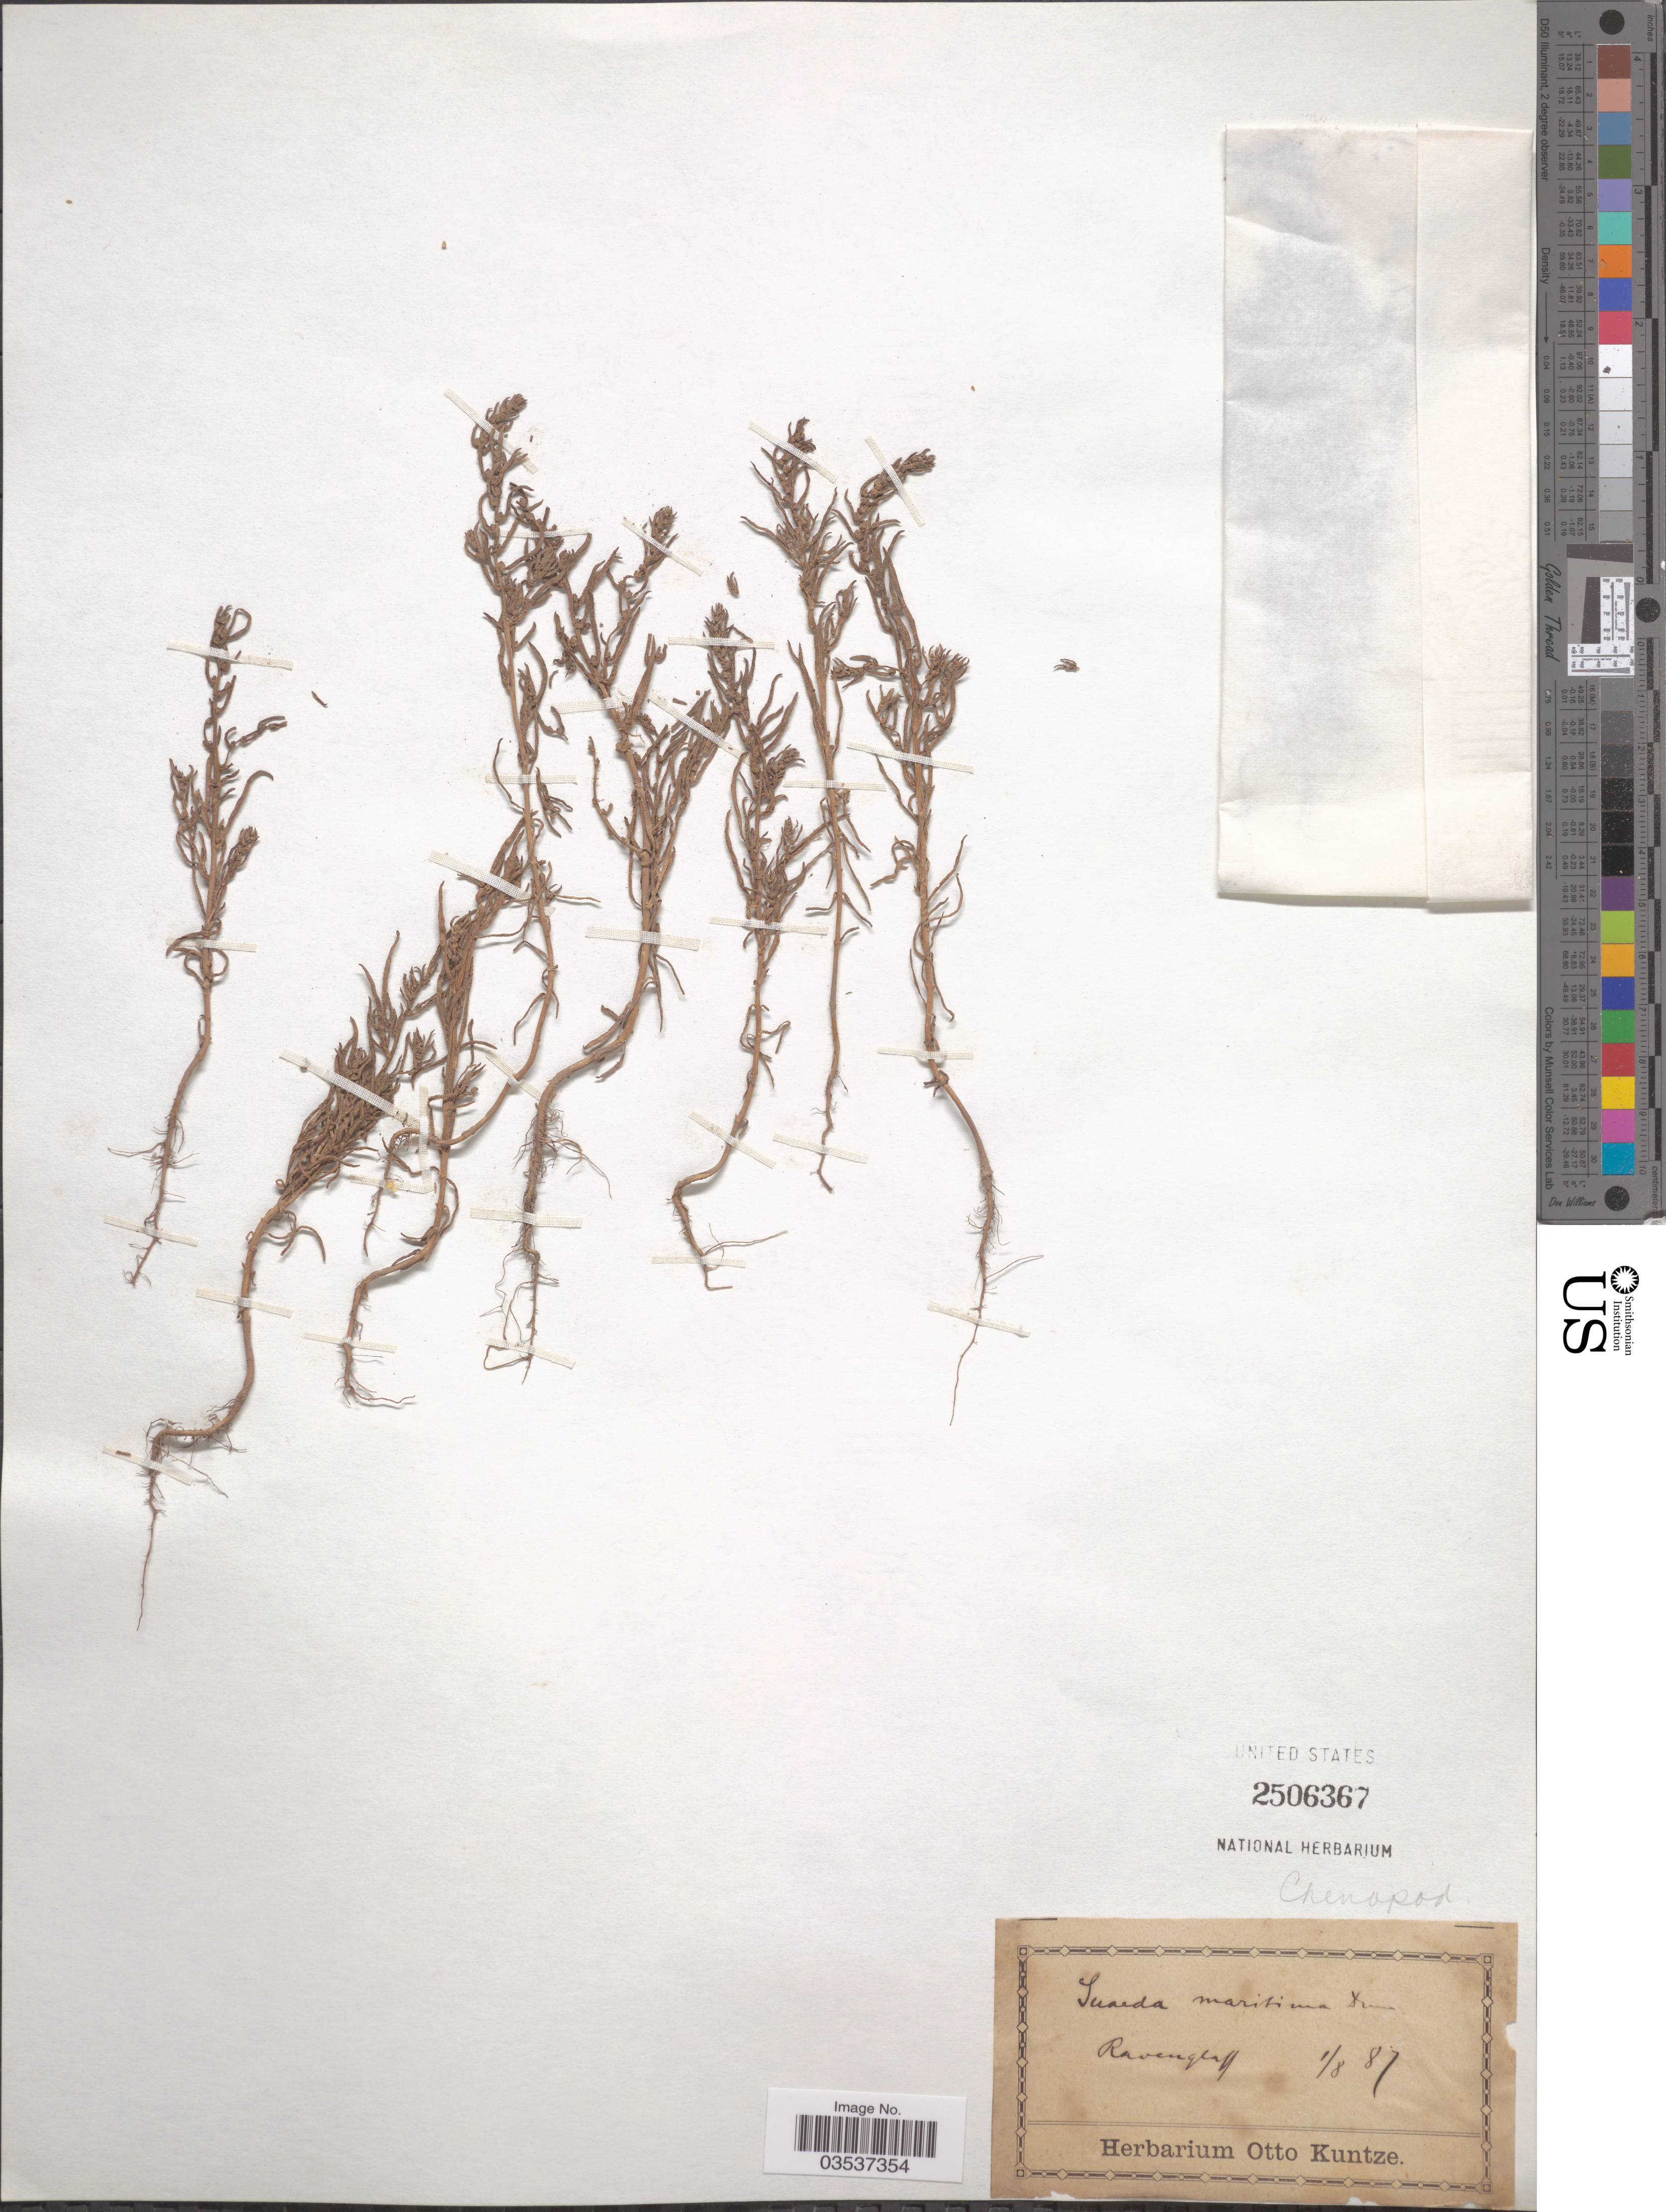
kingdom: Plantae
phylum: Tracheophyta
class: Magnoliopsida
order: Caryophyllales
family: Amaranthaceae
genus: Suaeda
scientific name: Suaeda maritima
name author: (L.) Dumort.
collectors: C.E.O. Kuntze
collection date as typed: Transcribed d/m/y: 1/8/87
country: United Kingdom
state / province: England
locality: Ravenglass.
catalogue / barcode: US 2506367